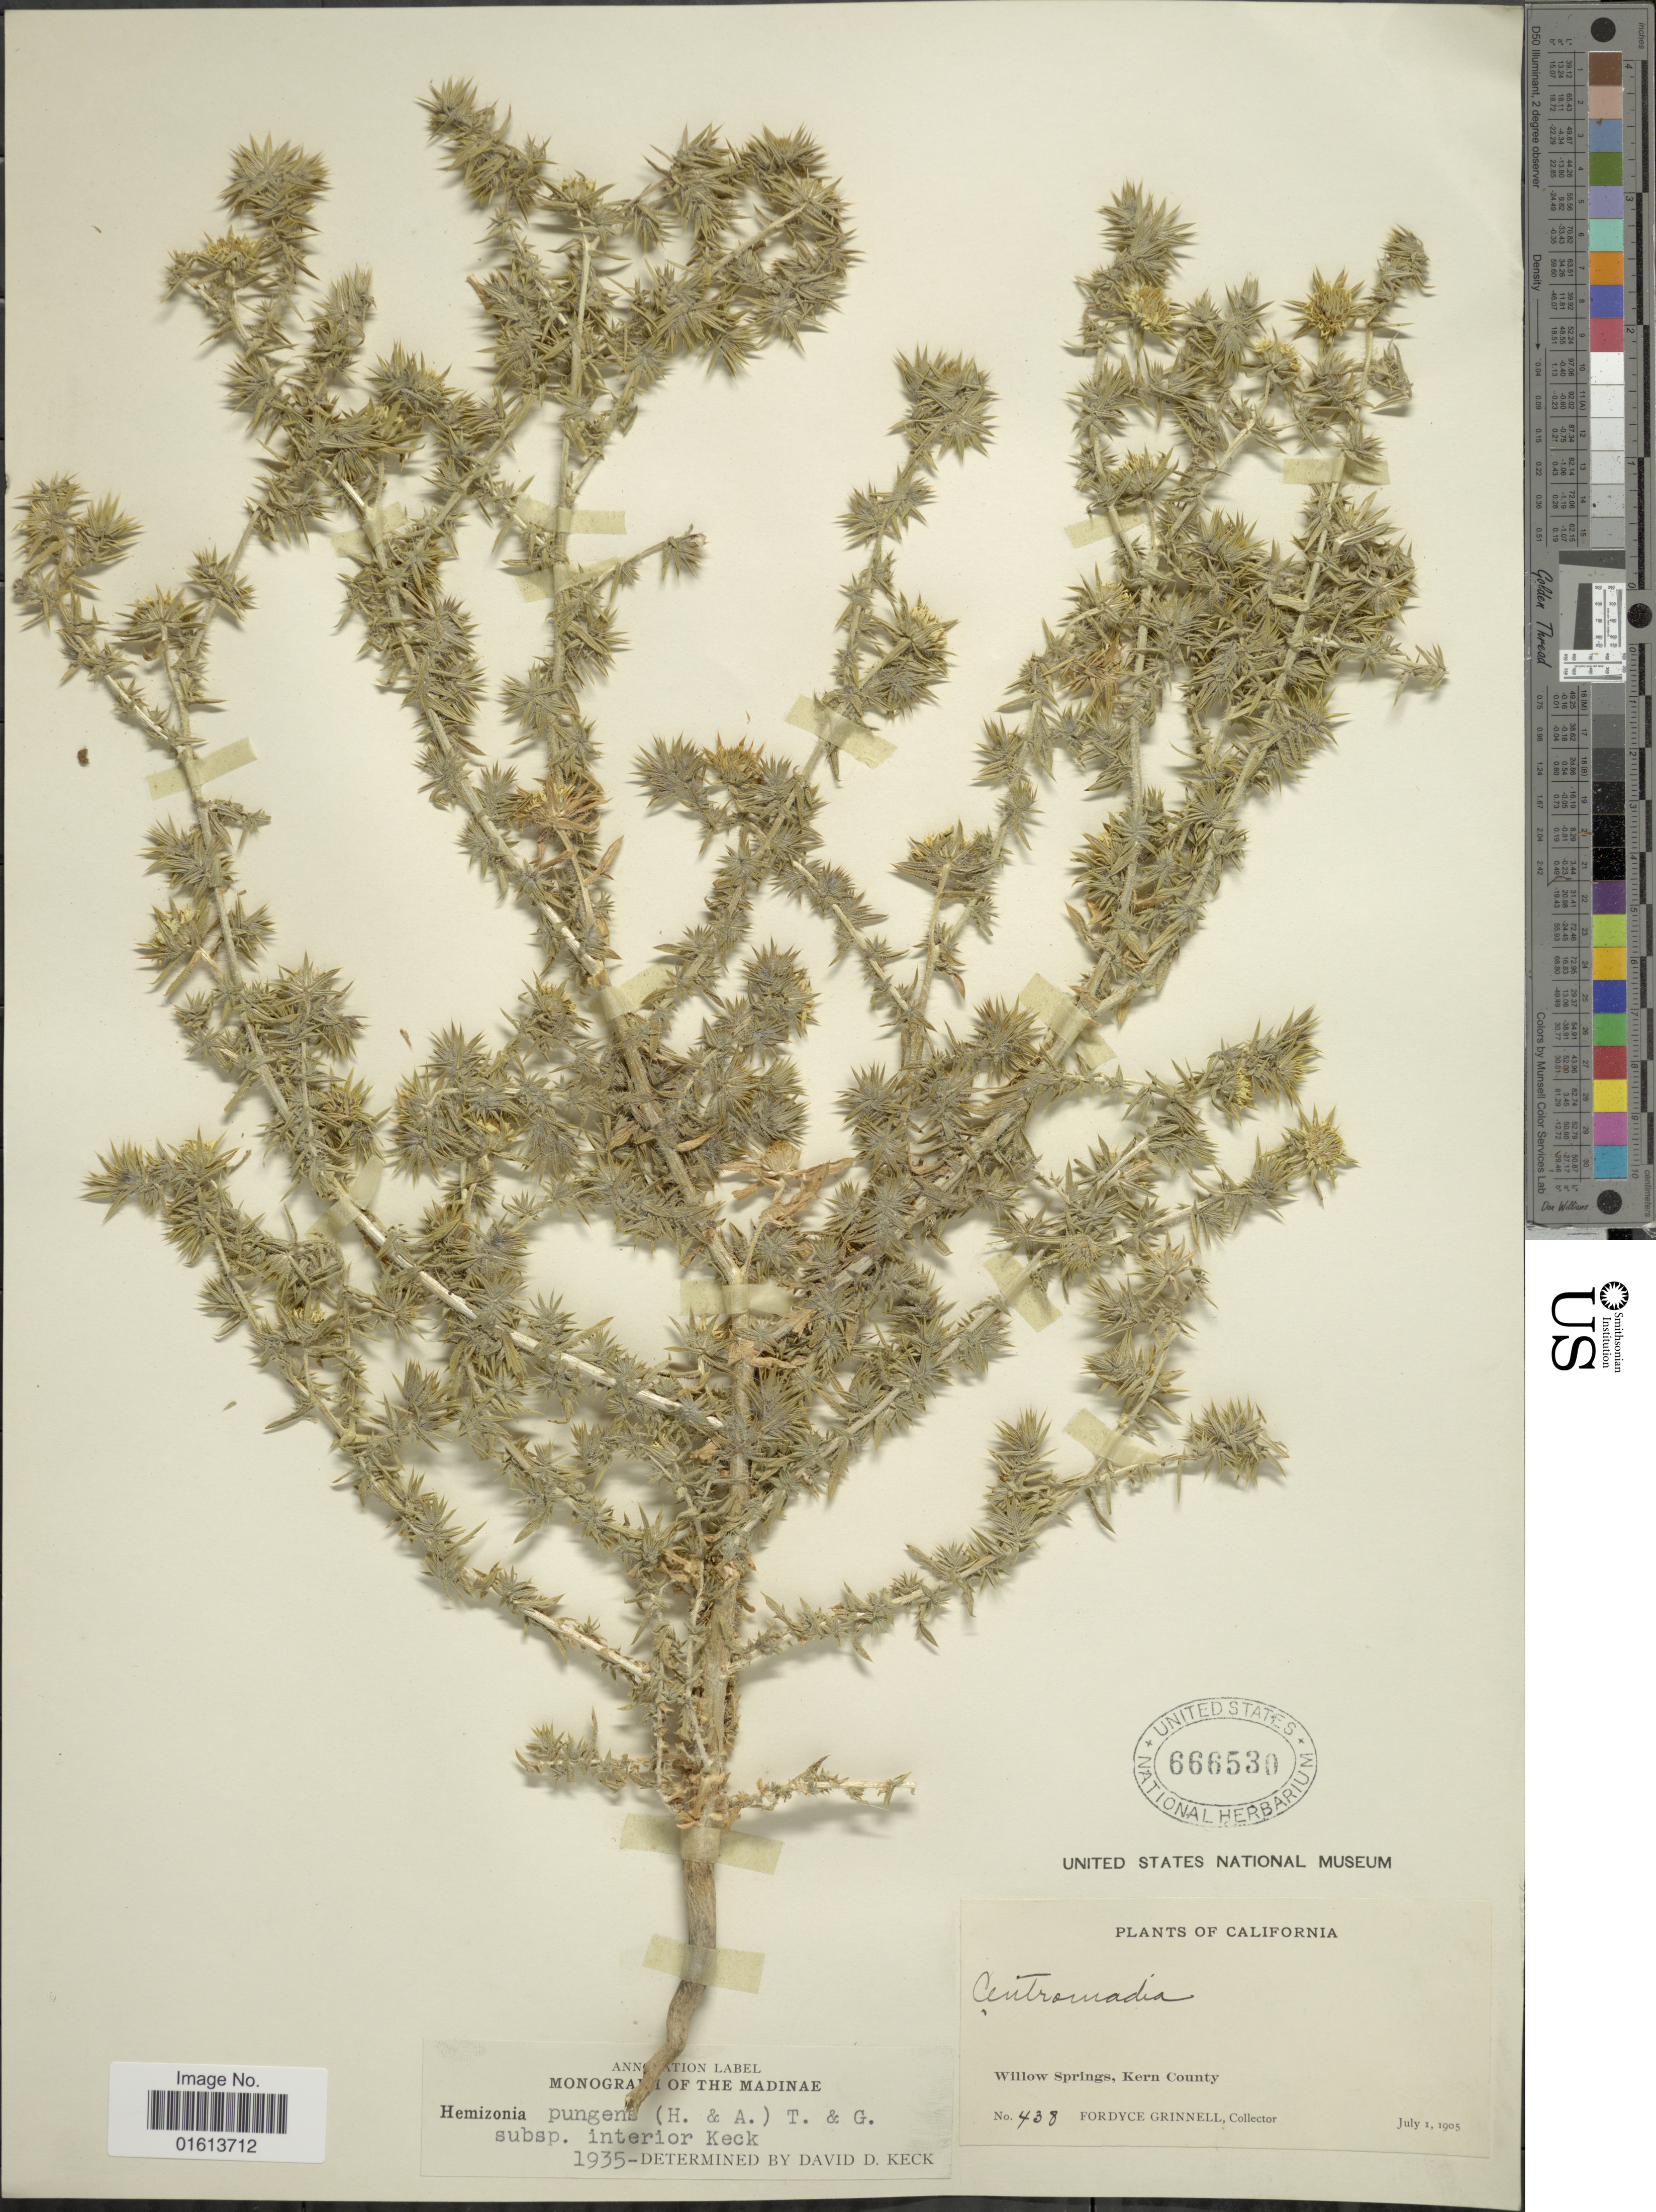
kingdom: Plantae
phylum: Tracheophyta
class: Magnoliopsida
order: Asterales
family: Asteraceae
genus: Centromadia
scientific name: Centromadia pungens subsp. pungens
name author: Hook. & Arn.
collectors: F. Grinnell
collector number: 438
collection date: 1905-07-01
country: United States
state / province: California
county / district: Kern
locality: California. Willow Springs, Kern County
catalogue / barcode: US 666530